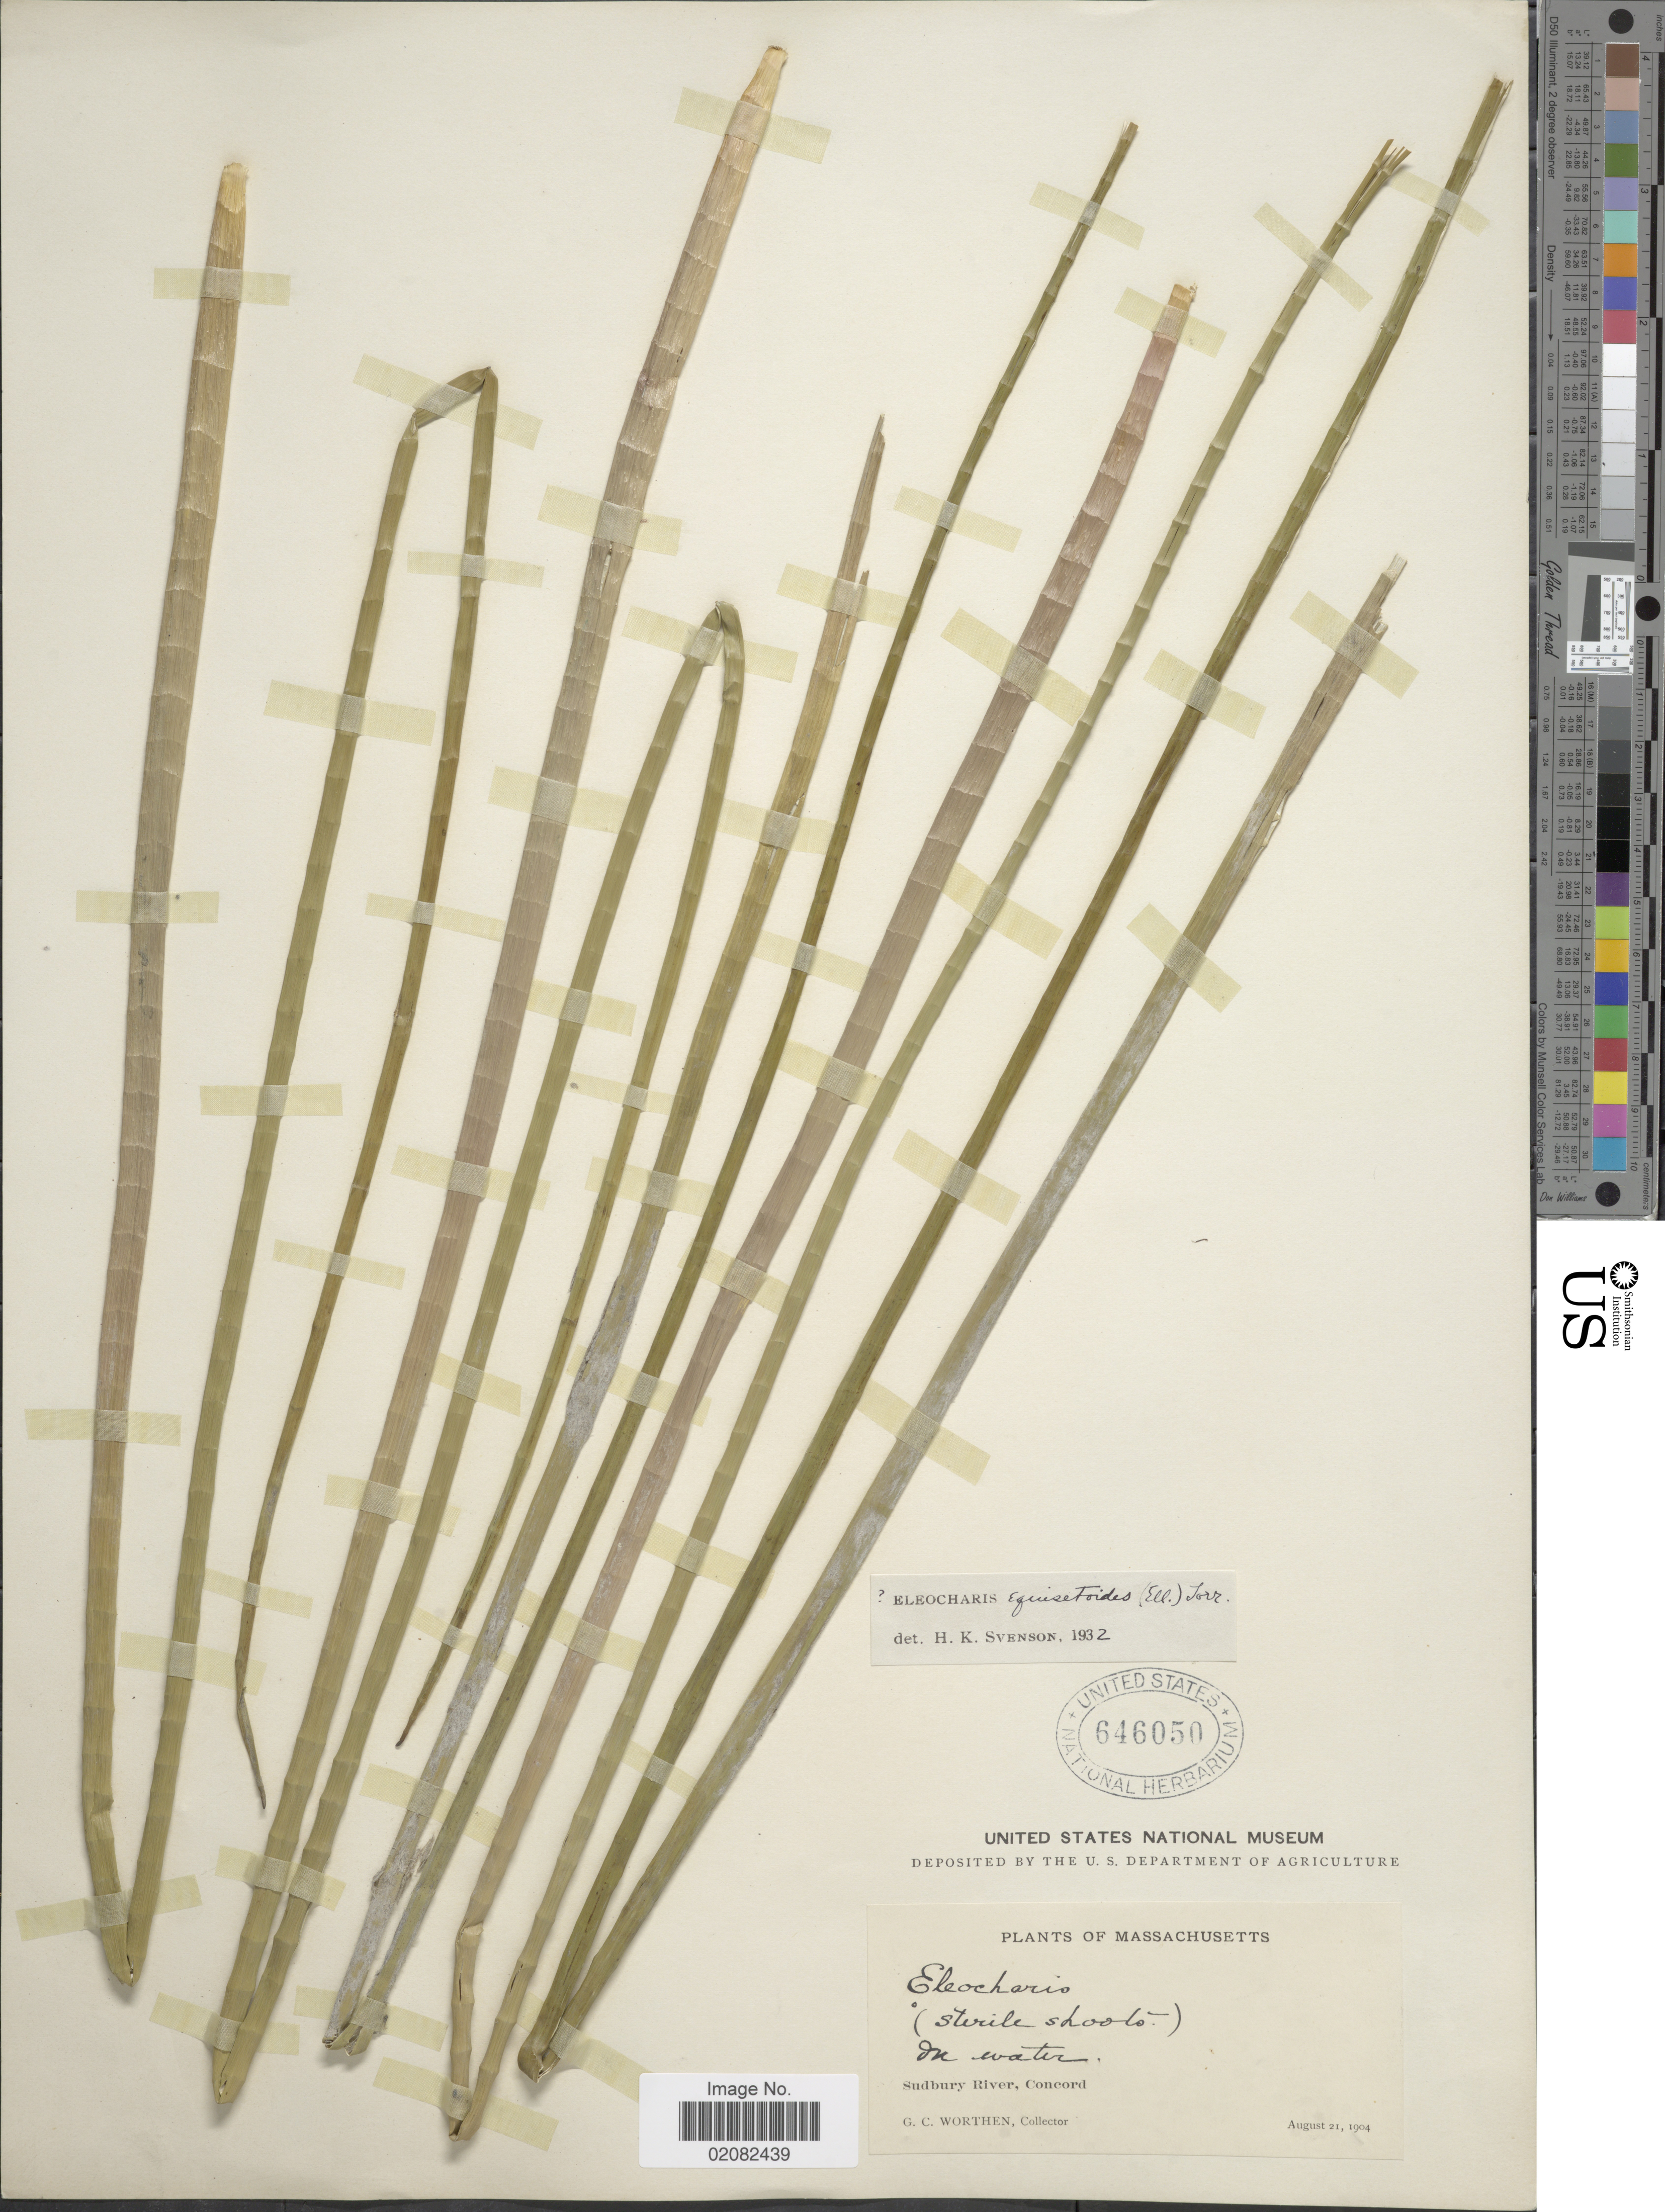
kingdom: Plantae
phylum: Tracheophyta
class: Liliopsida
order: Poales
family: Cyperaceae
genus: Eleocharis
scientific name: Eleocharis equisetoides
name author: (Elliott) Torr.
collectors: G. Worthen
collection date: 1904-08-21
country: United States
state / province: Massachusetts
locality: Sudbury River, Concord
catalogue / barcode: US 646050